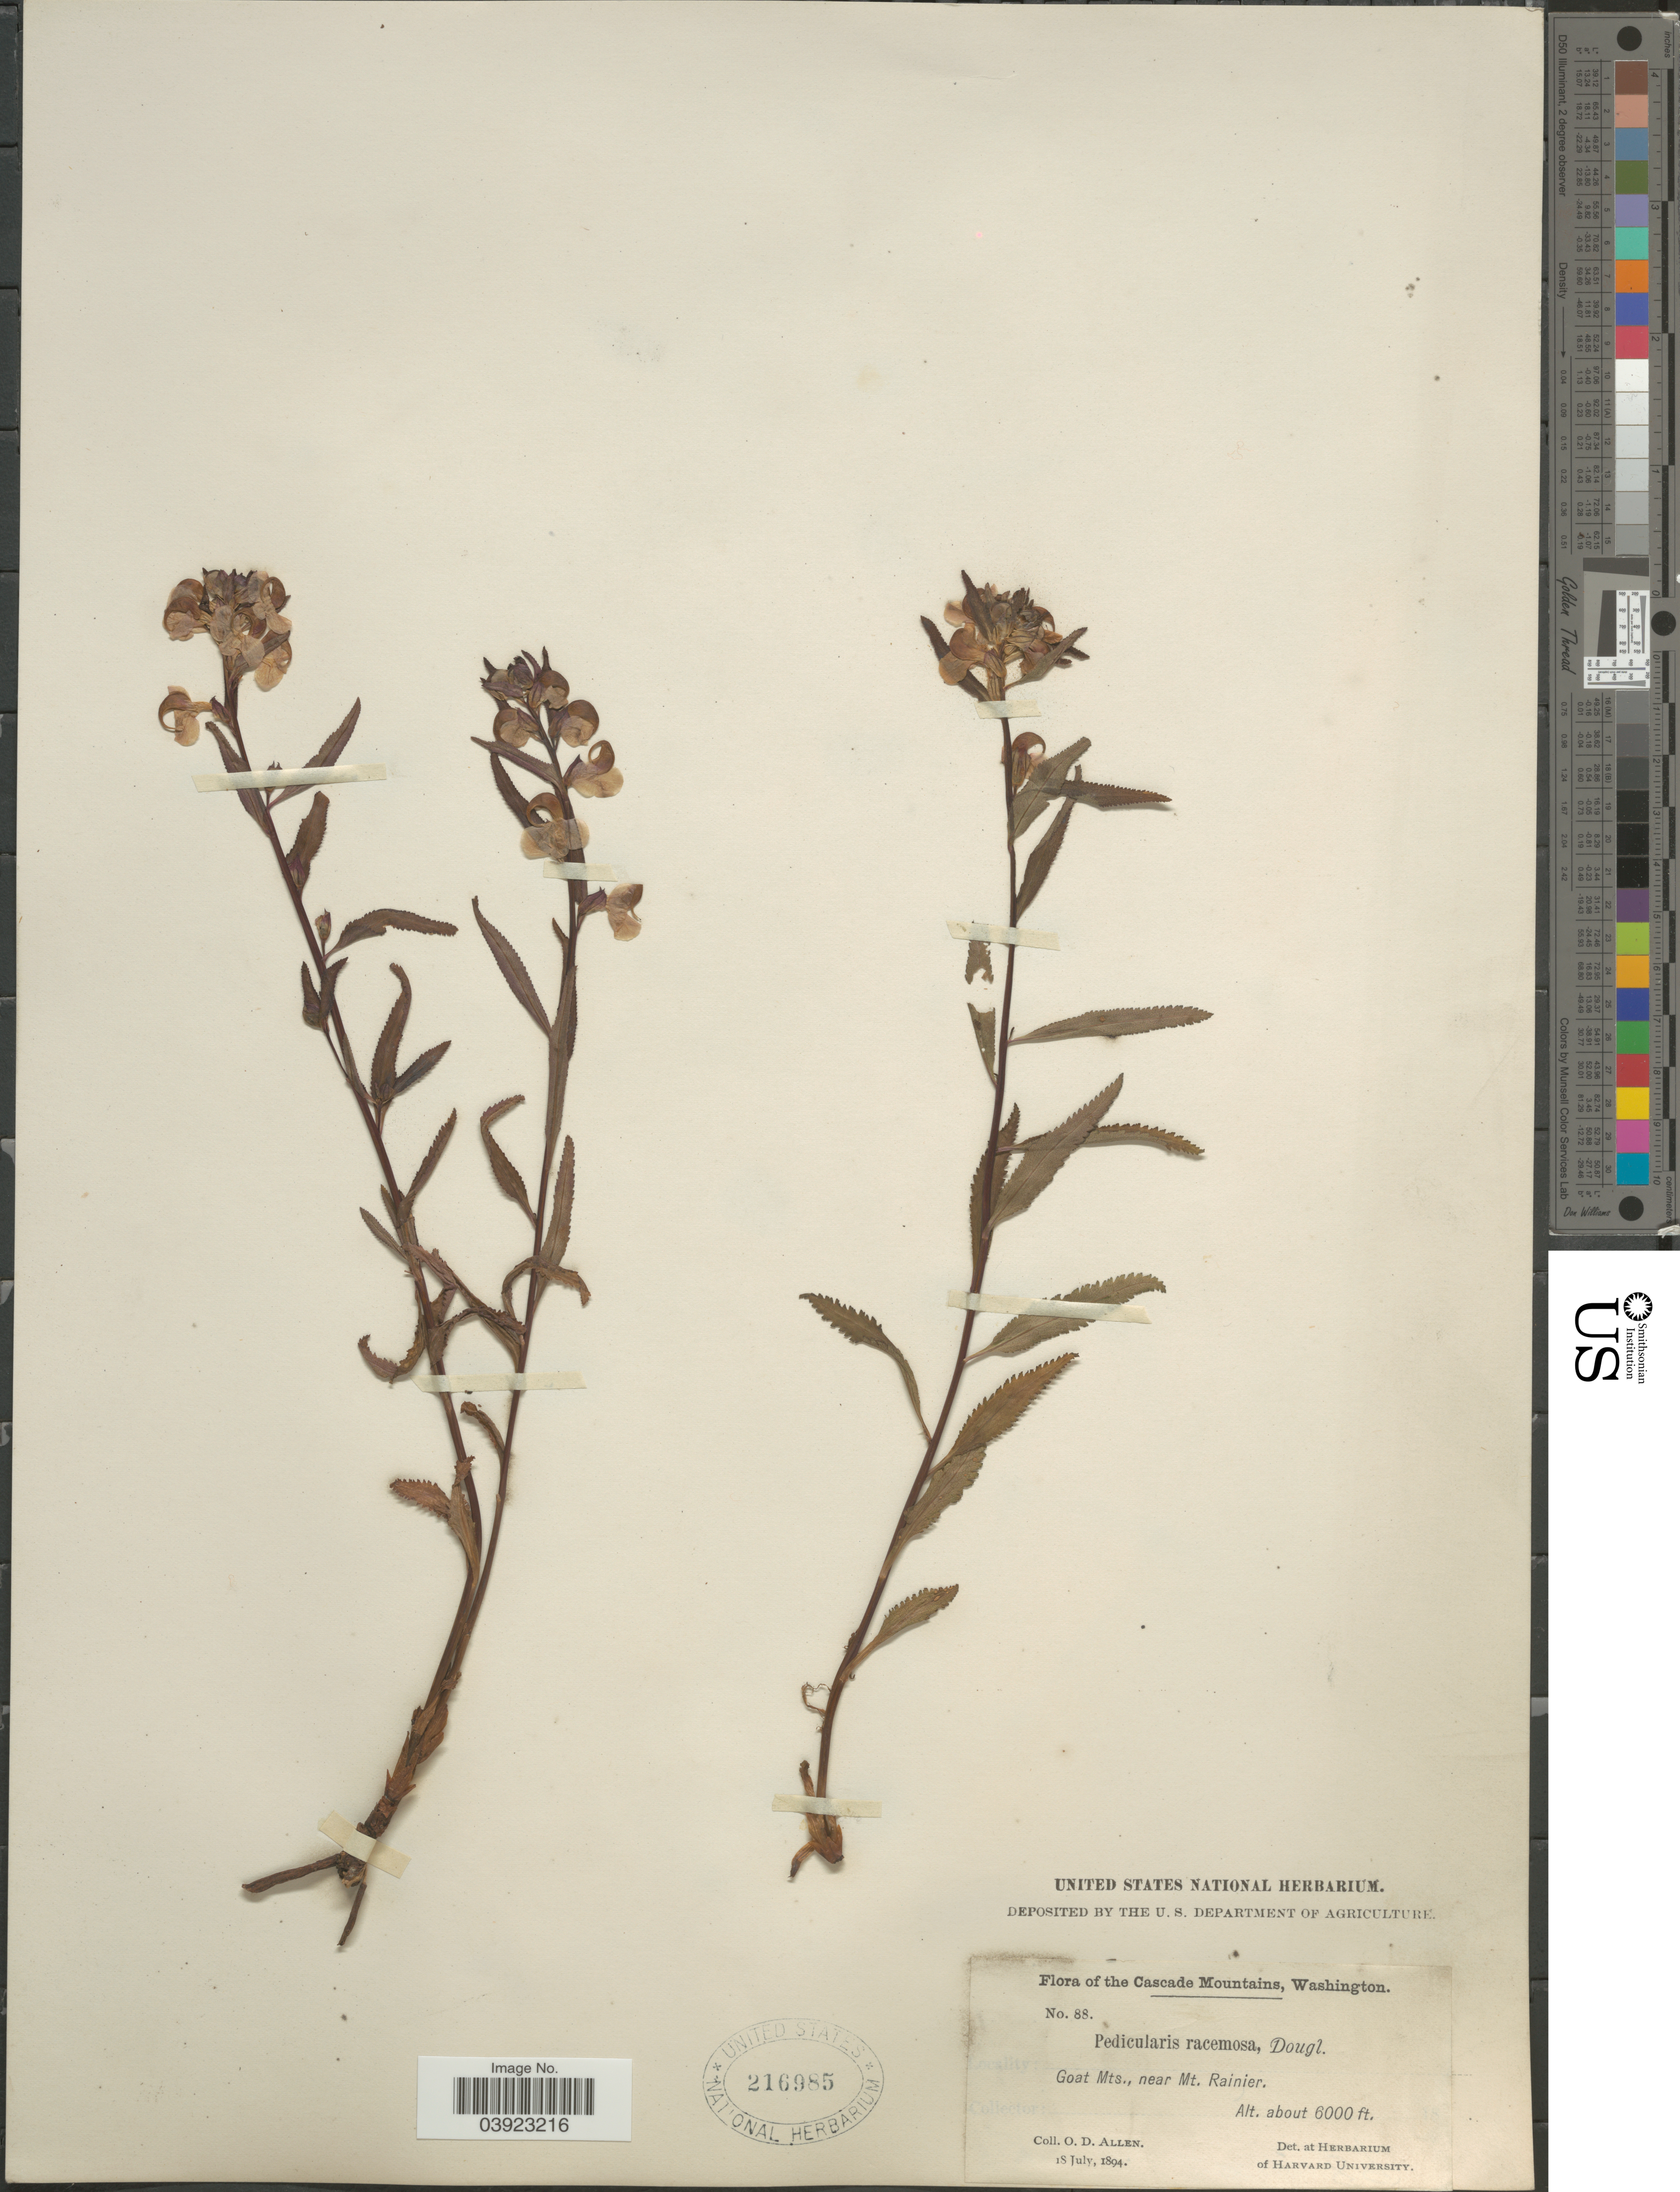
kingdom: Plantae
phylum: Tracheophyta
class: Magnoliopsida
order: Lamiales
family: Orobanchaceae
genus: Pedicularis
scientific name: Pedicularis racemosa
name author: Douglas ex Benth.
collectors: O. D. Allen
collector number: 88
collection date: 1894-07-18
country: United States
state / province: Washington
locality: Cascade Mountains. Goat Mts., near Mt. Rainier.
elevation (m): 1829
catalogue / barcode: US 216985